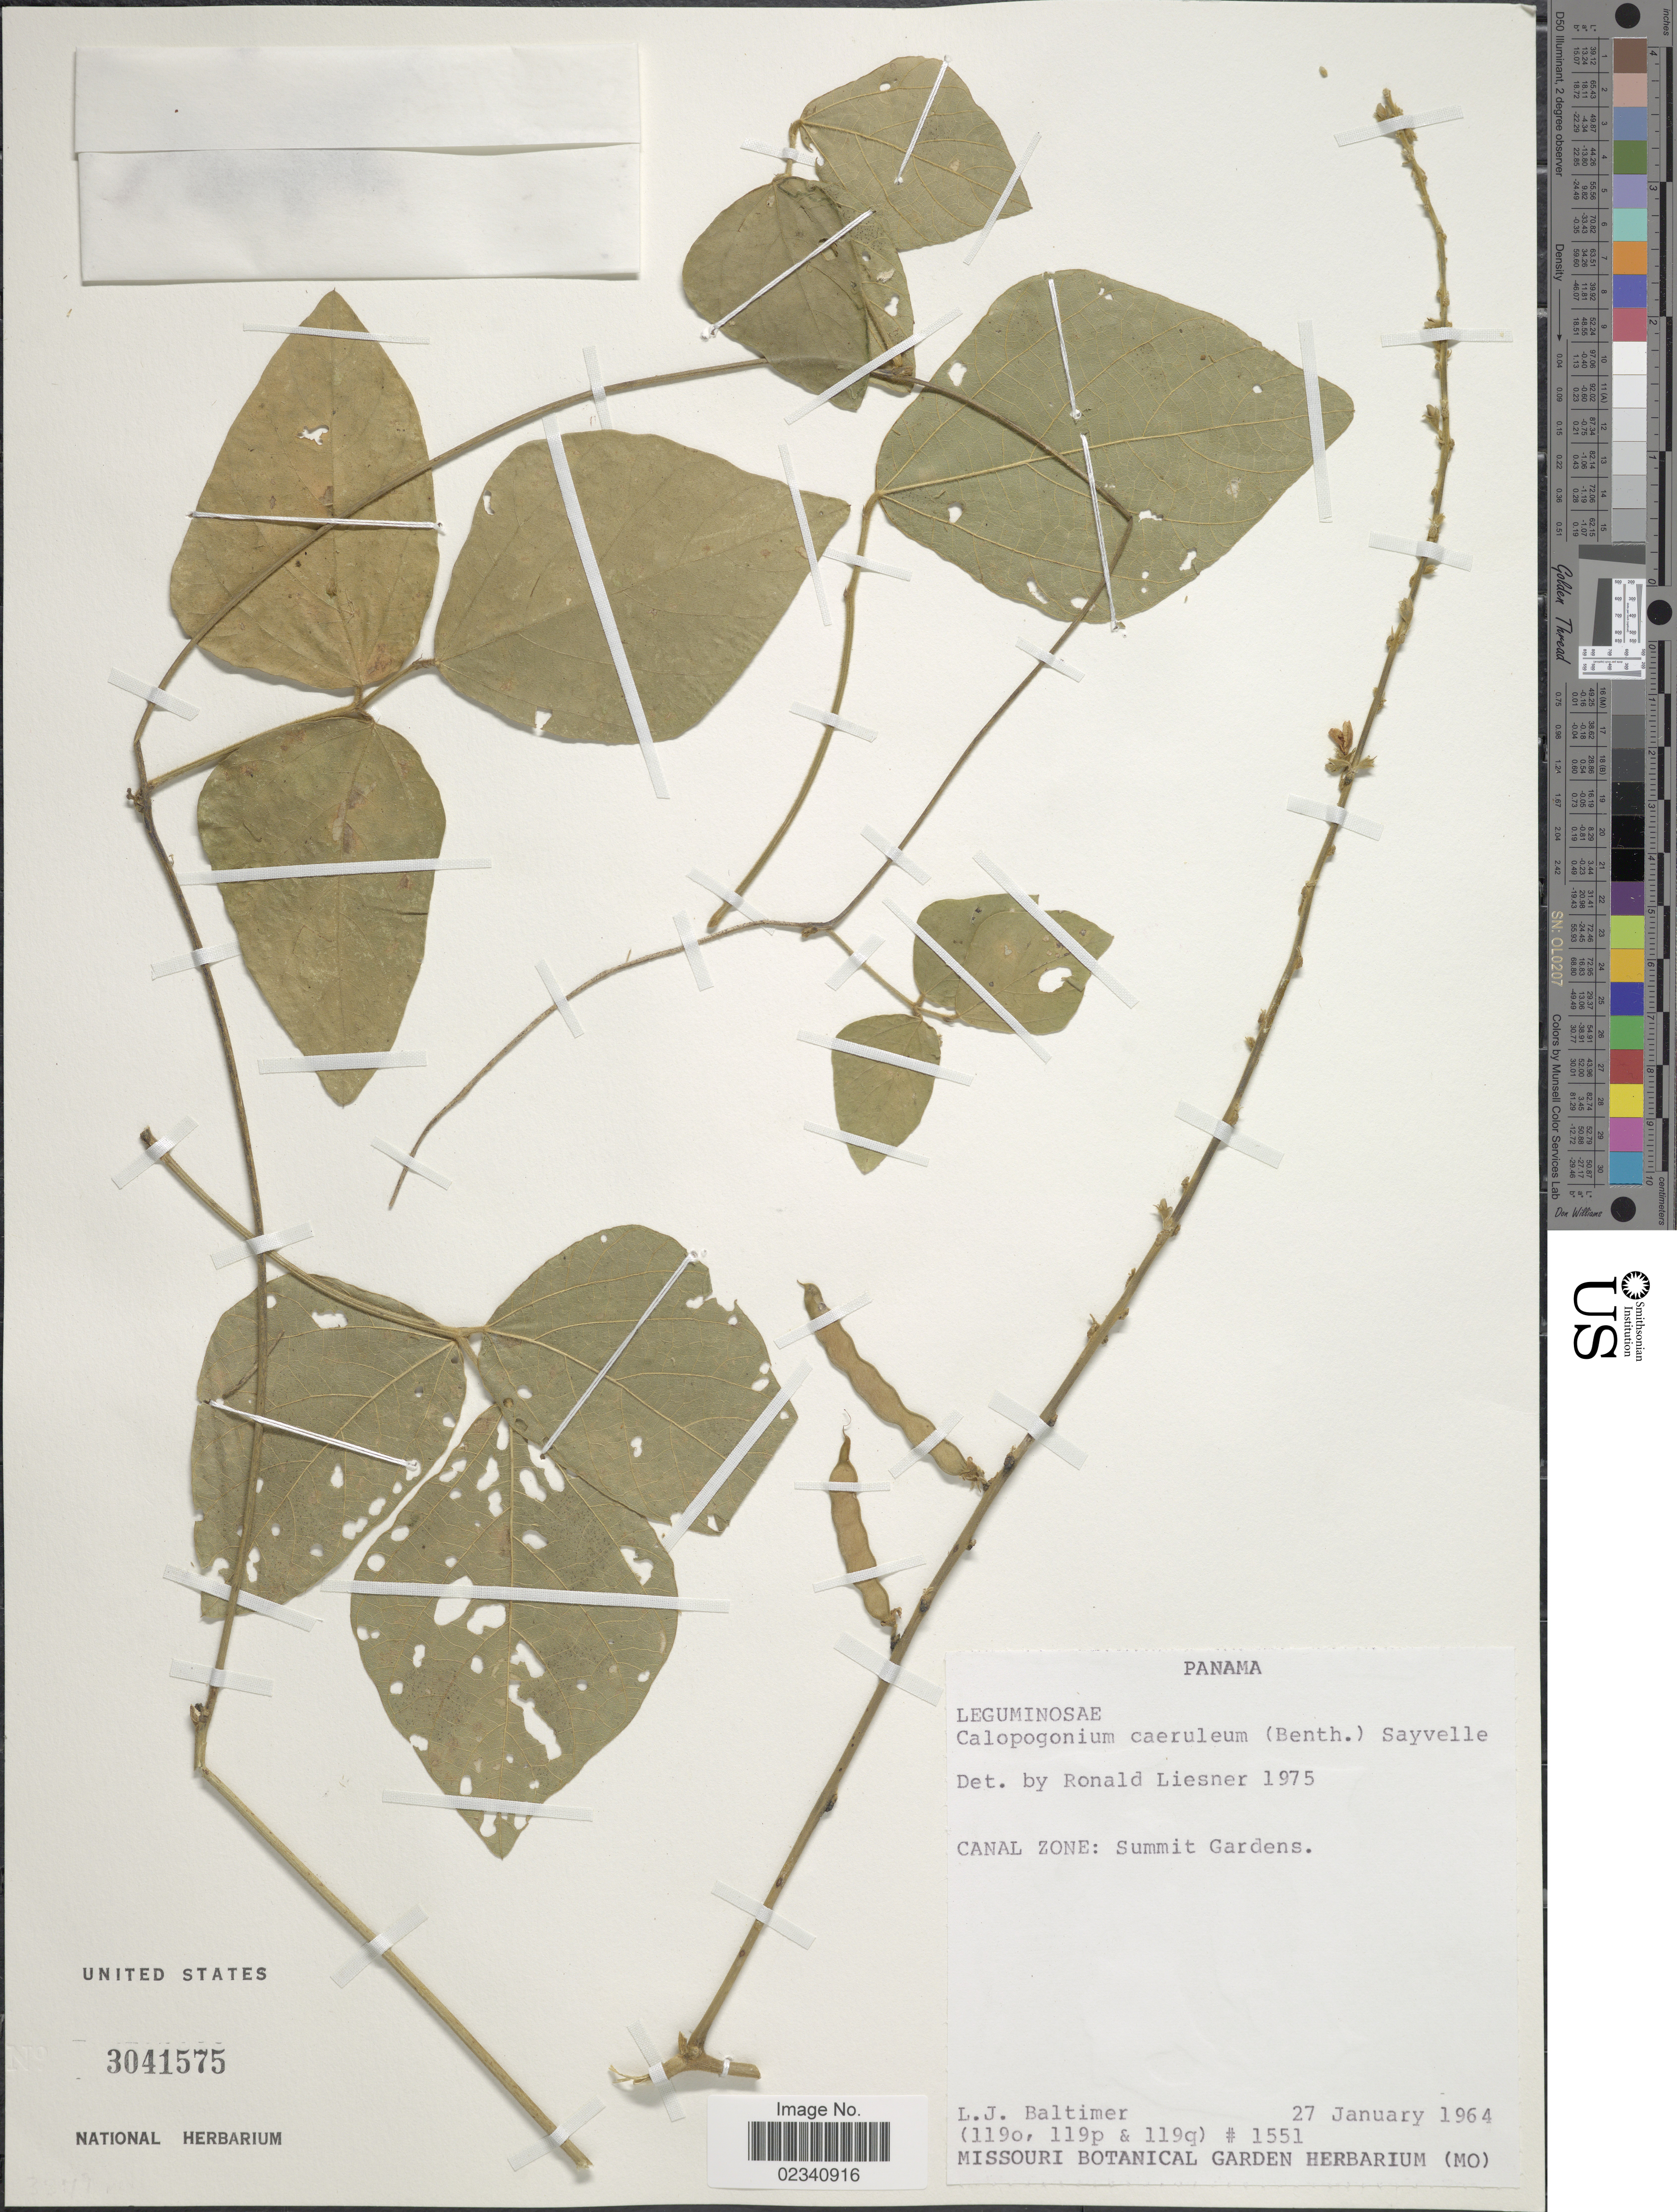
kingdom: Plantae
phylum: Tracheophyta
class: Magnoliopsida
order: Fabales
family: Fabaceae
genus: Calopogonium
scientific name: Calopogonium caeruleum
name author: (Benth.) C. Wright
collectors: L. Baltimer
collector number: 119o/119p/119q/1151?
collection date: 1964-01-27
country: Panama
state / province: Colón / Panamá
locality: Canal Zone: Summit Gradens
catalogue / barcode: US 3041575